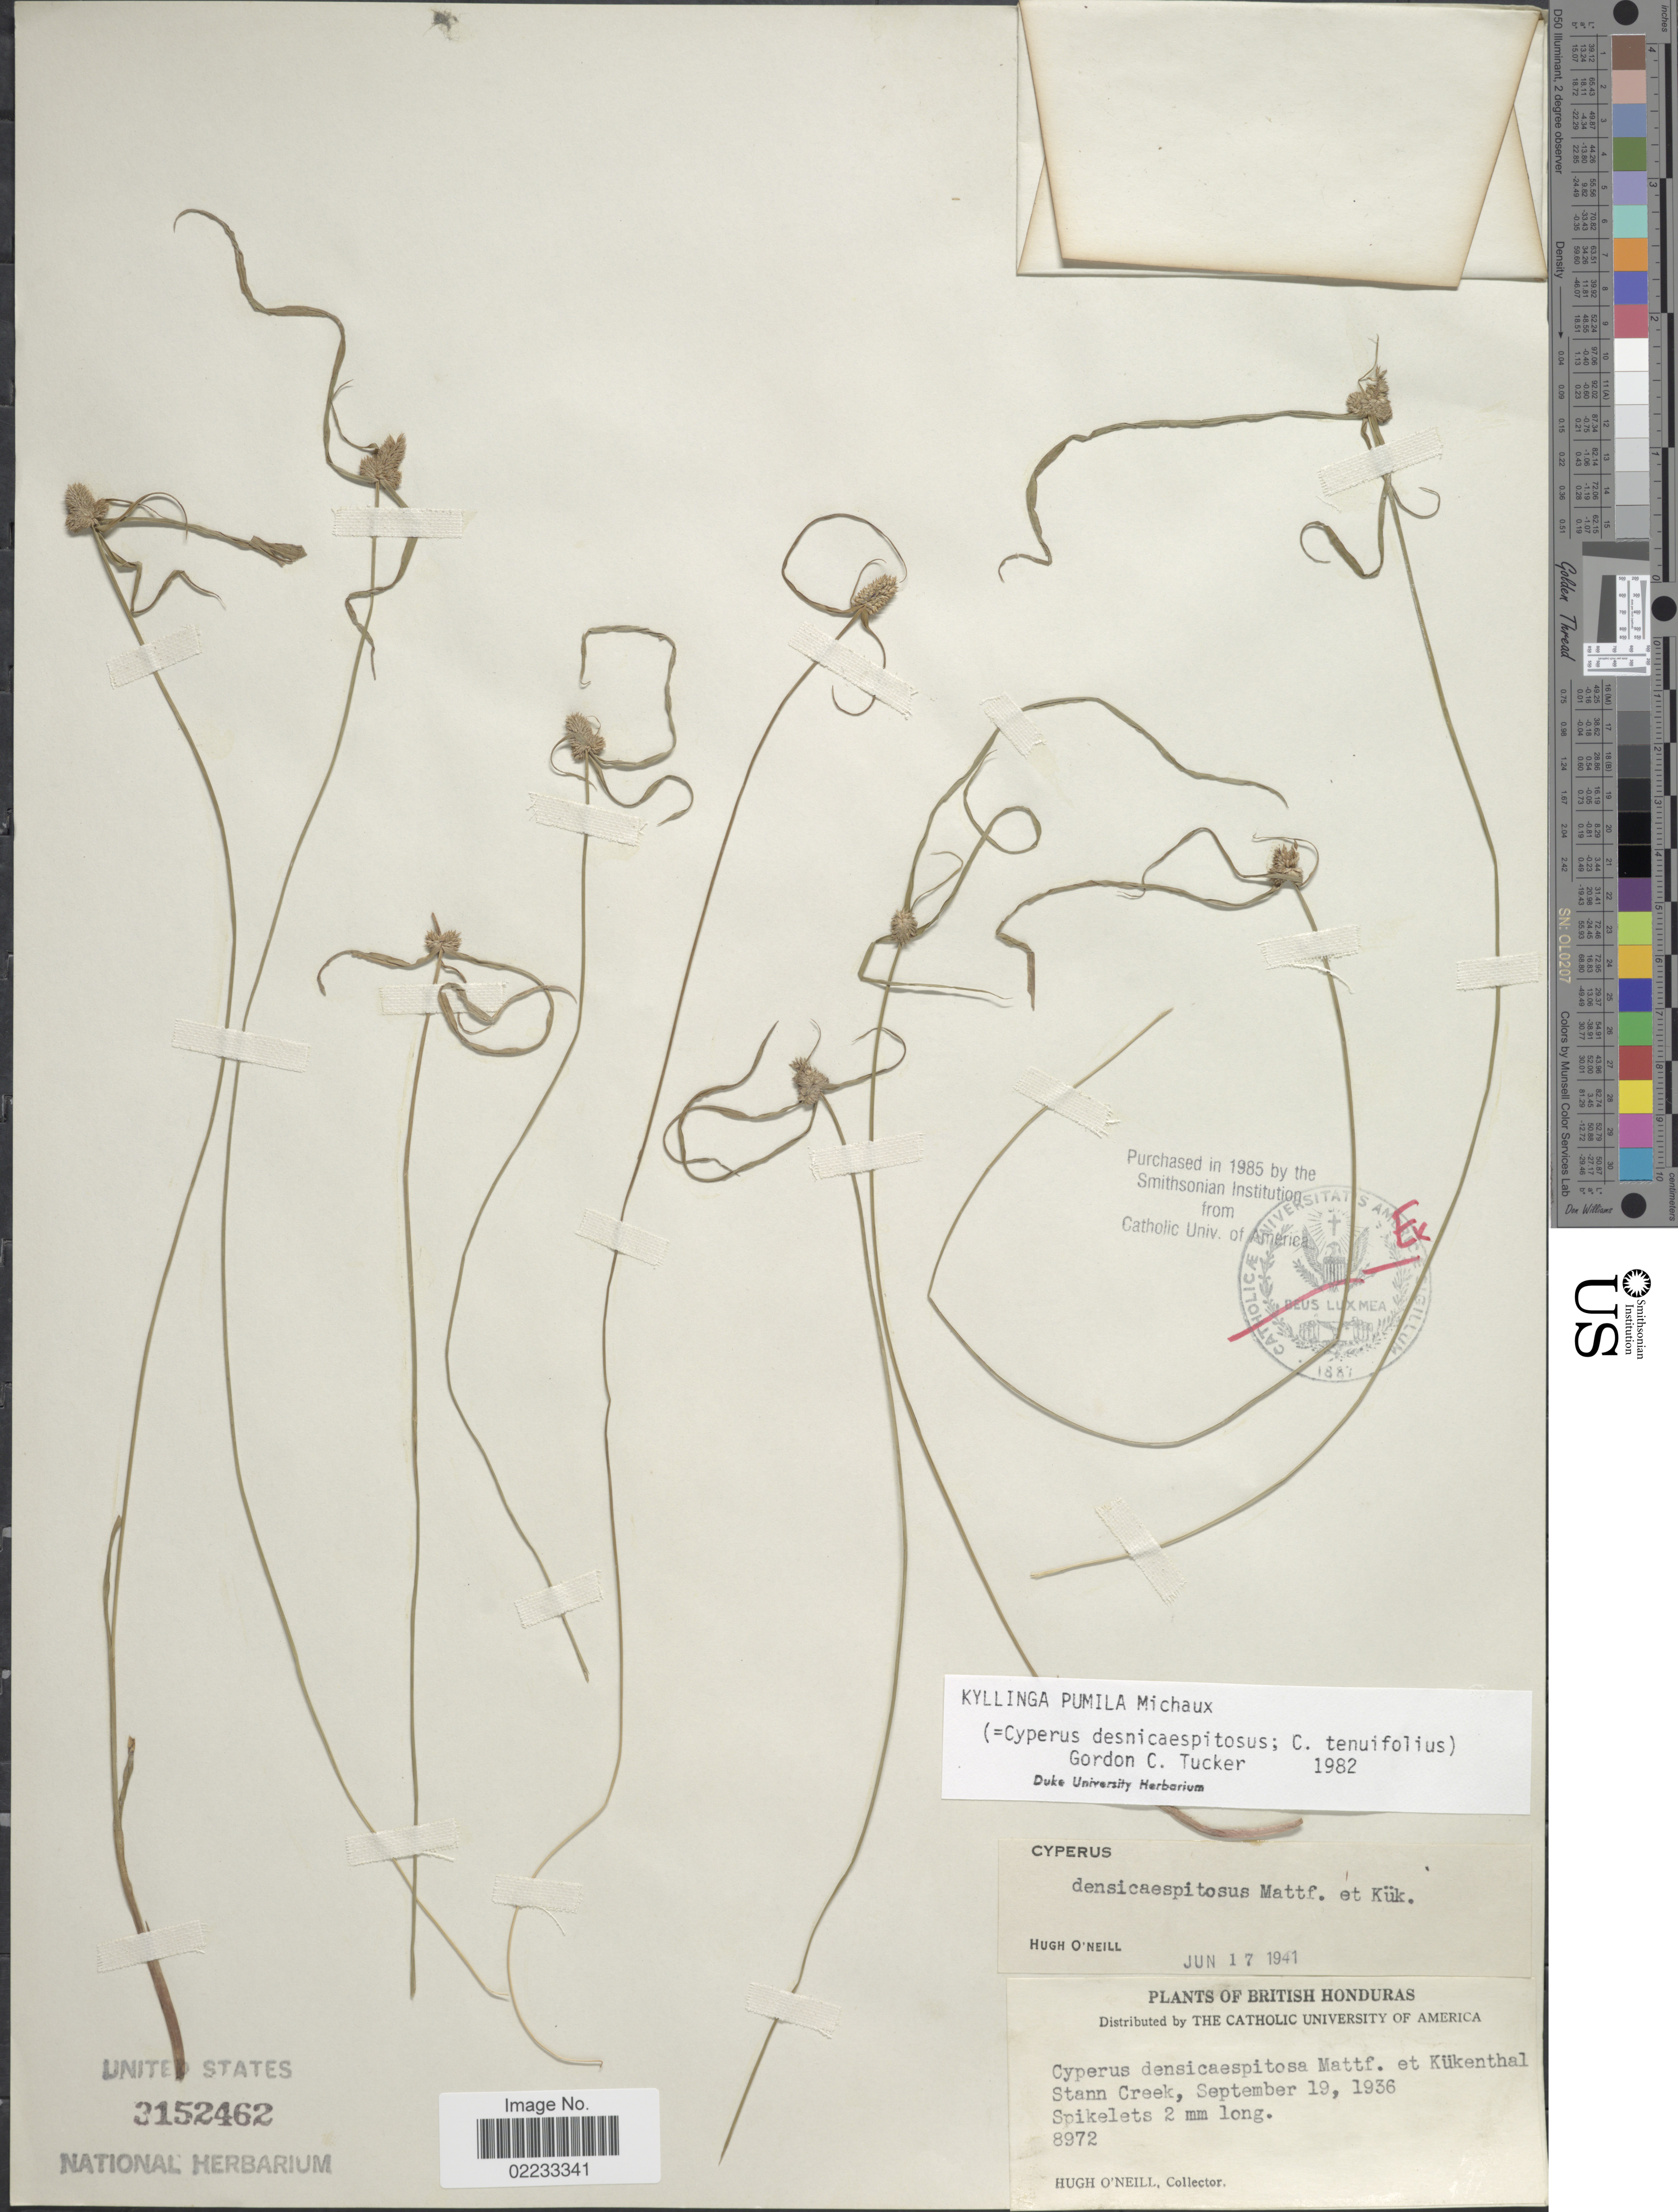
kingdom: Plantae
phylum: Tracheophyta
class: Liliopsida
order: Poales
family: Cyperaceae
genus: Cyperus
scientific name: Cyperus hortensis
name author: (Salzm. ex Steud.) Dorr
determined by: Strong, Mark T., (BOT), Smithsonian Institution - National Museum of Natural History (UNITED STATES)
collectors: H. O'Neill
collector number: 8972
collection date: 1936-09-19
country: Belize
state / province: Stann Creek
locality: British Honduras.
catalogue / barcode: US 3152462